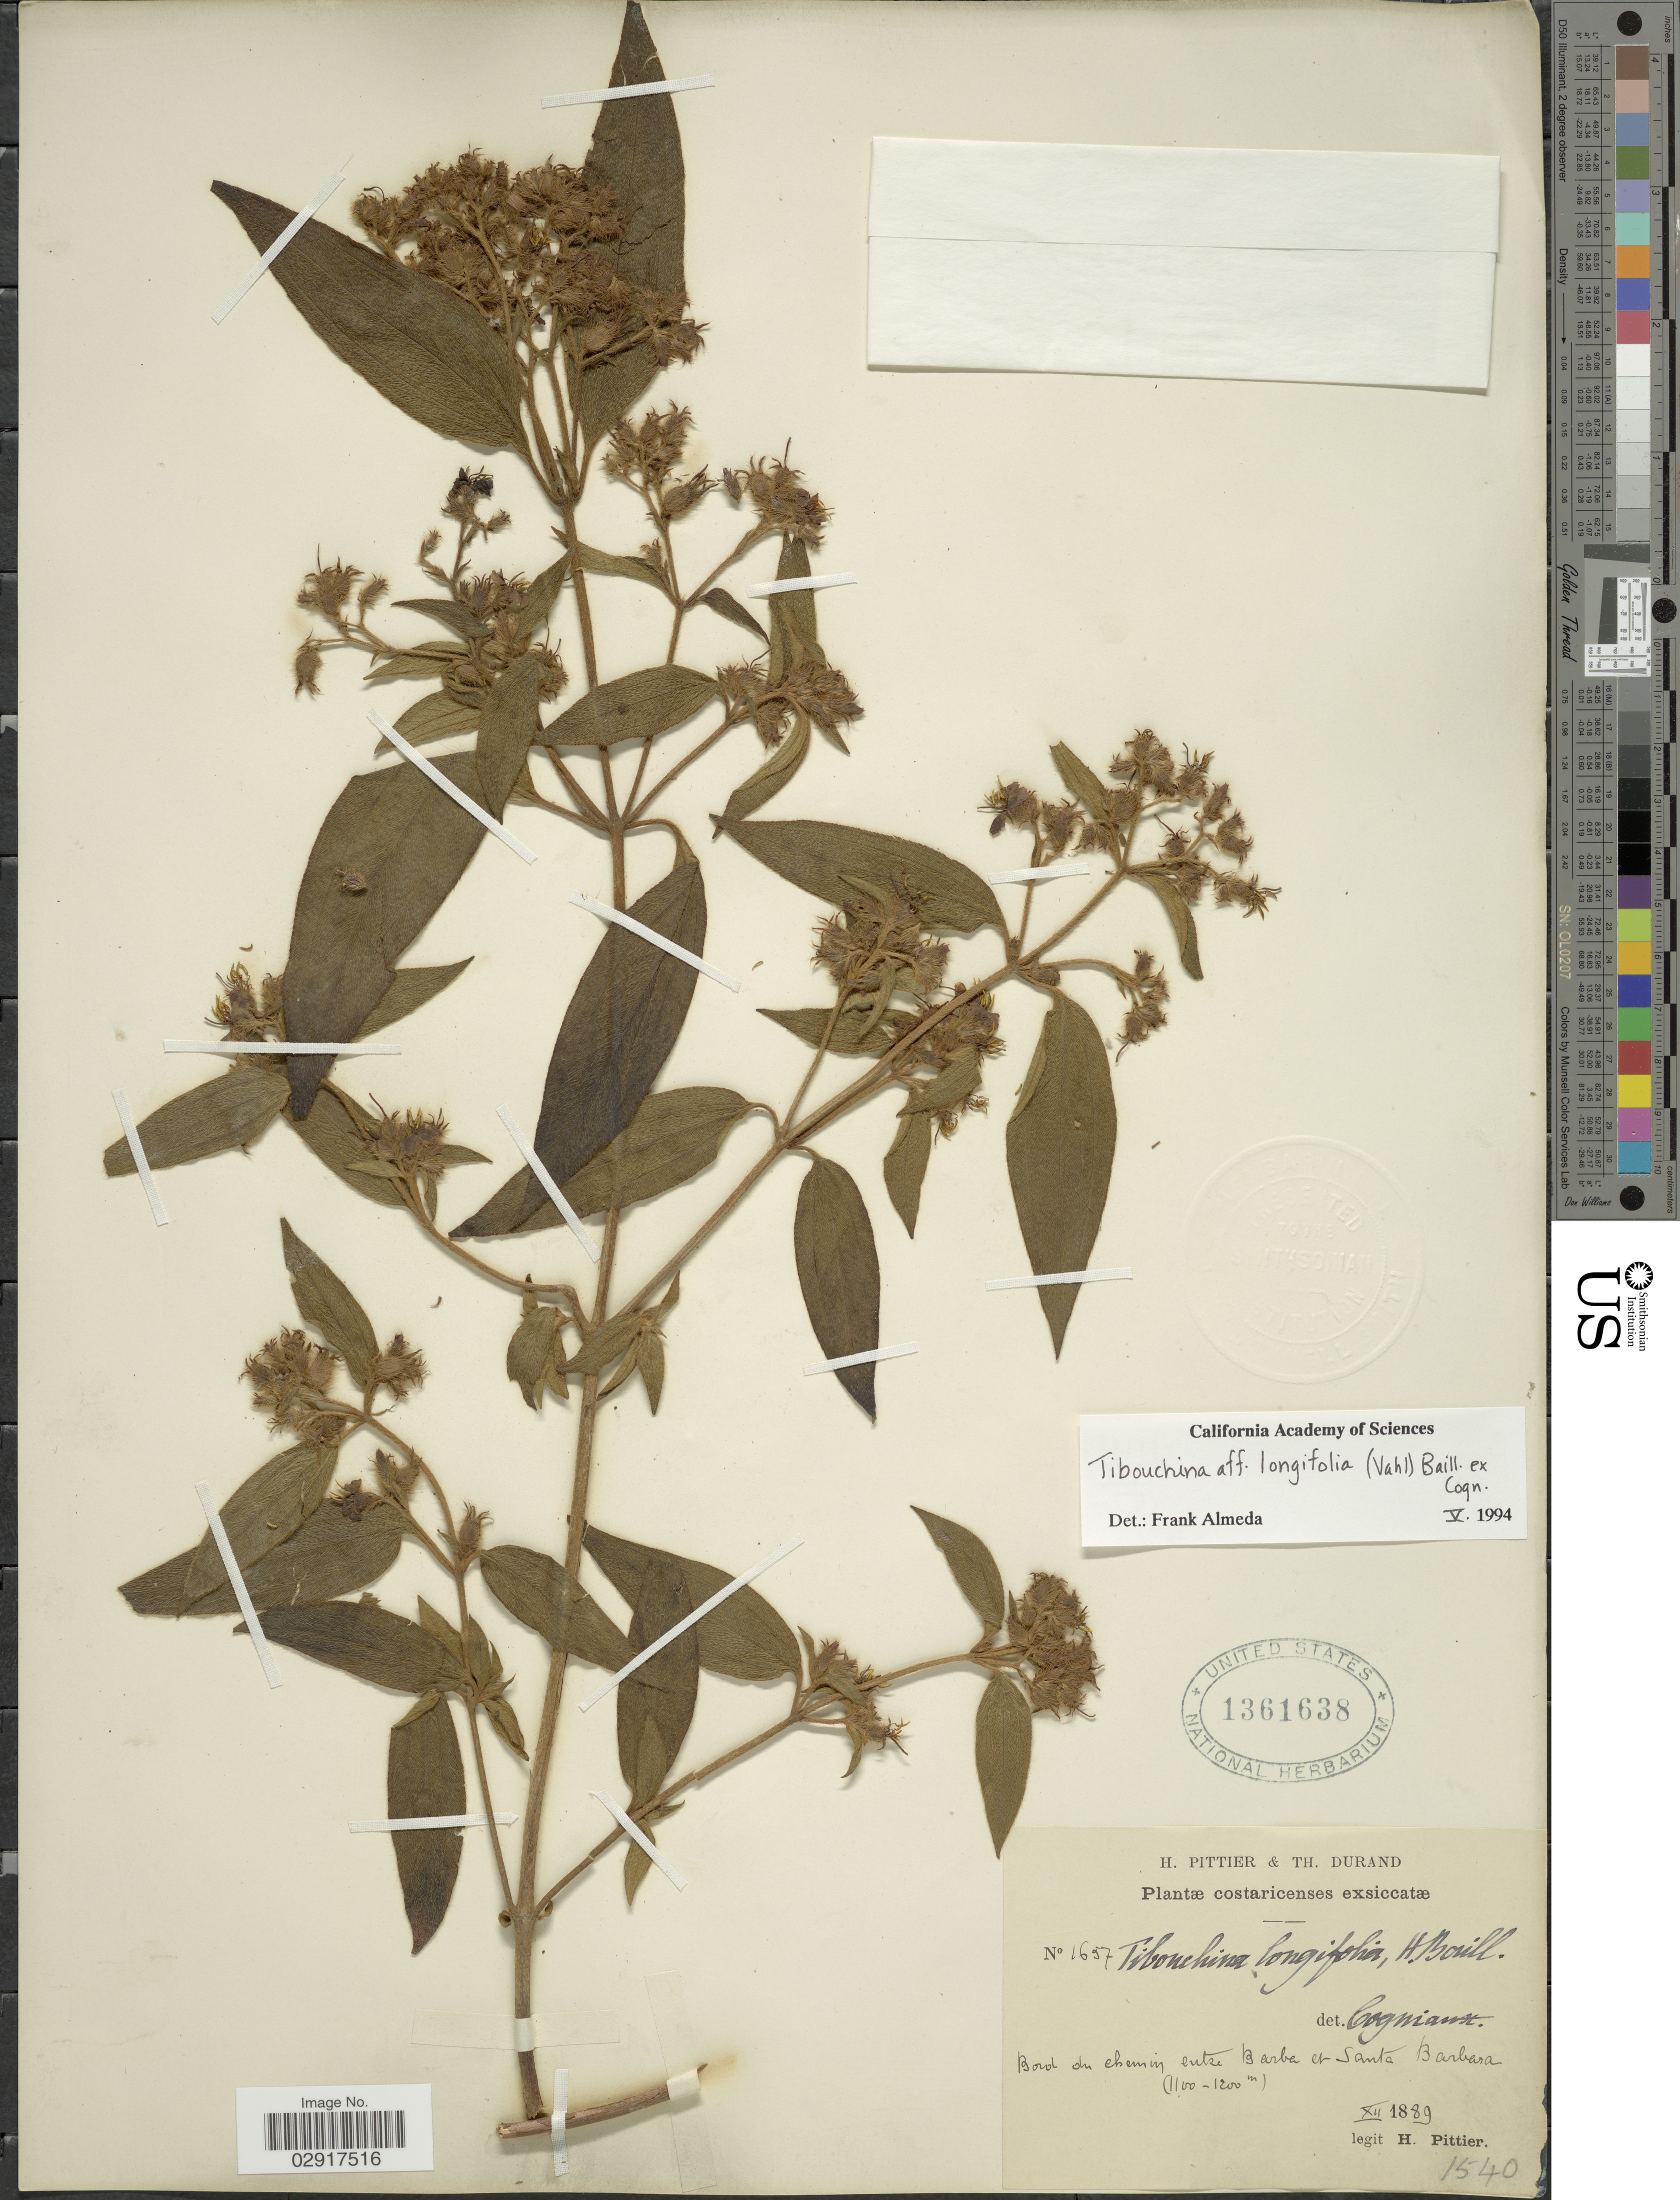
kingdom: Plantae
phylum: Tracheophyta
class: Magnoliopsida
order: Myrtales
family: Melastomataceae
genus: Chaetogastra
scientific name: Chaetogastra longifolia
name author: (Vahl) DC.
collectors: H. F. Pittier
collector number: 1657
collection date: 1889-12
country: Costa Rica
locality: Costaricenses. Bord du chemin entre Barba et Santa Barbara.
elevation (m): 1100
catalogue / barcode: US 1361638